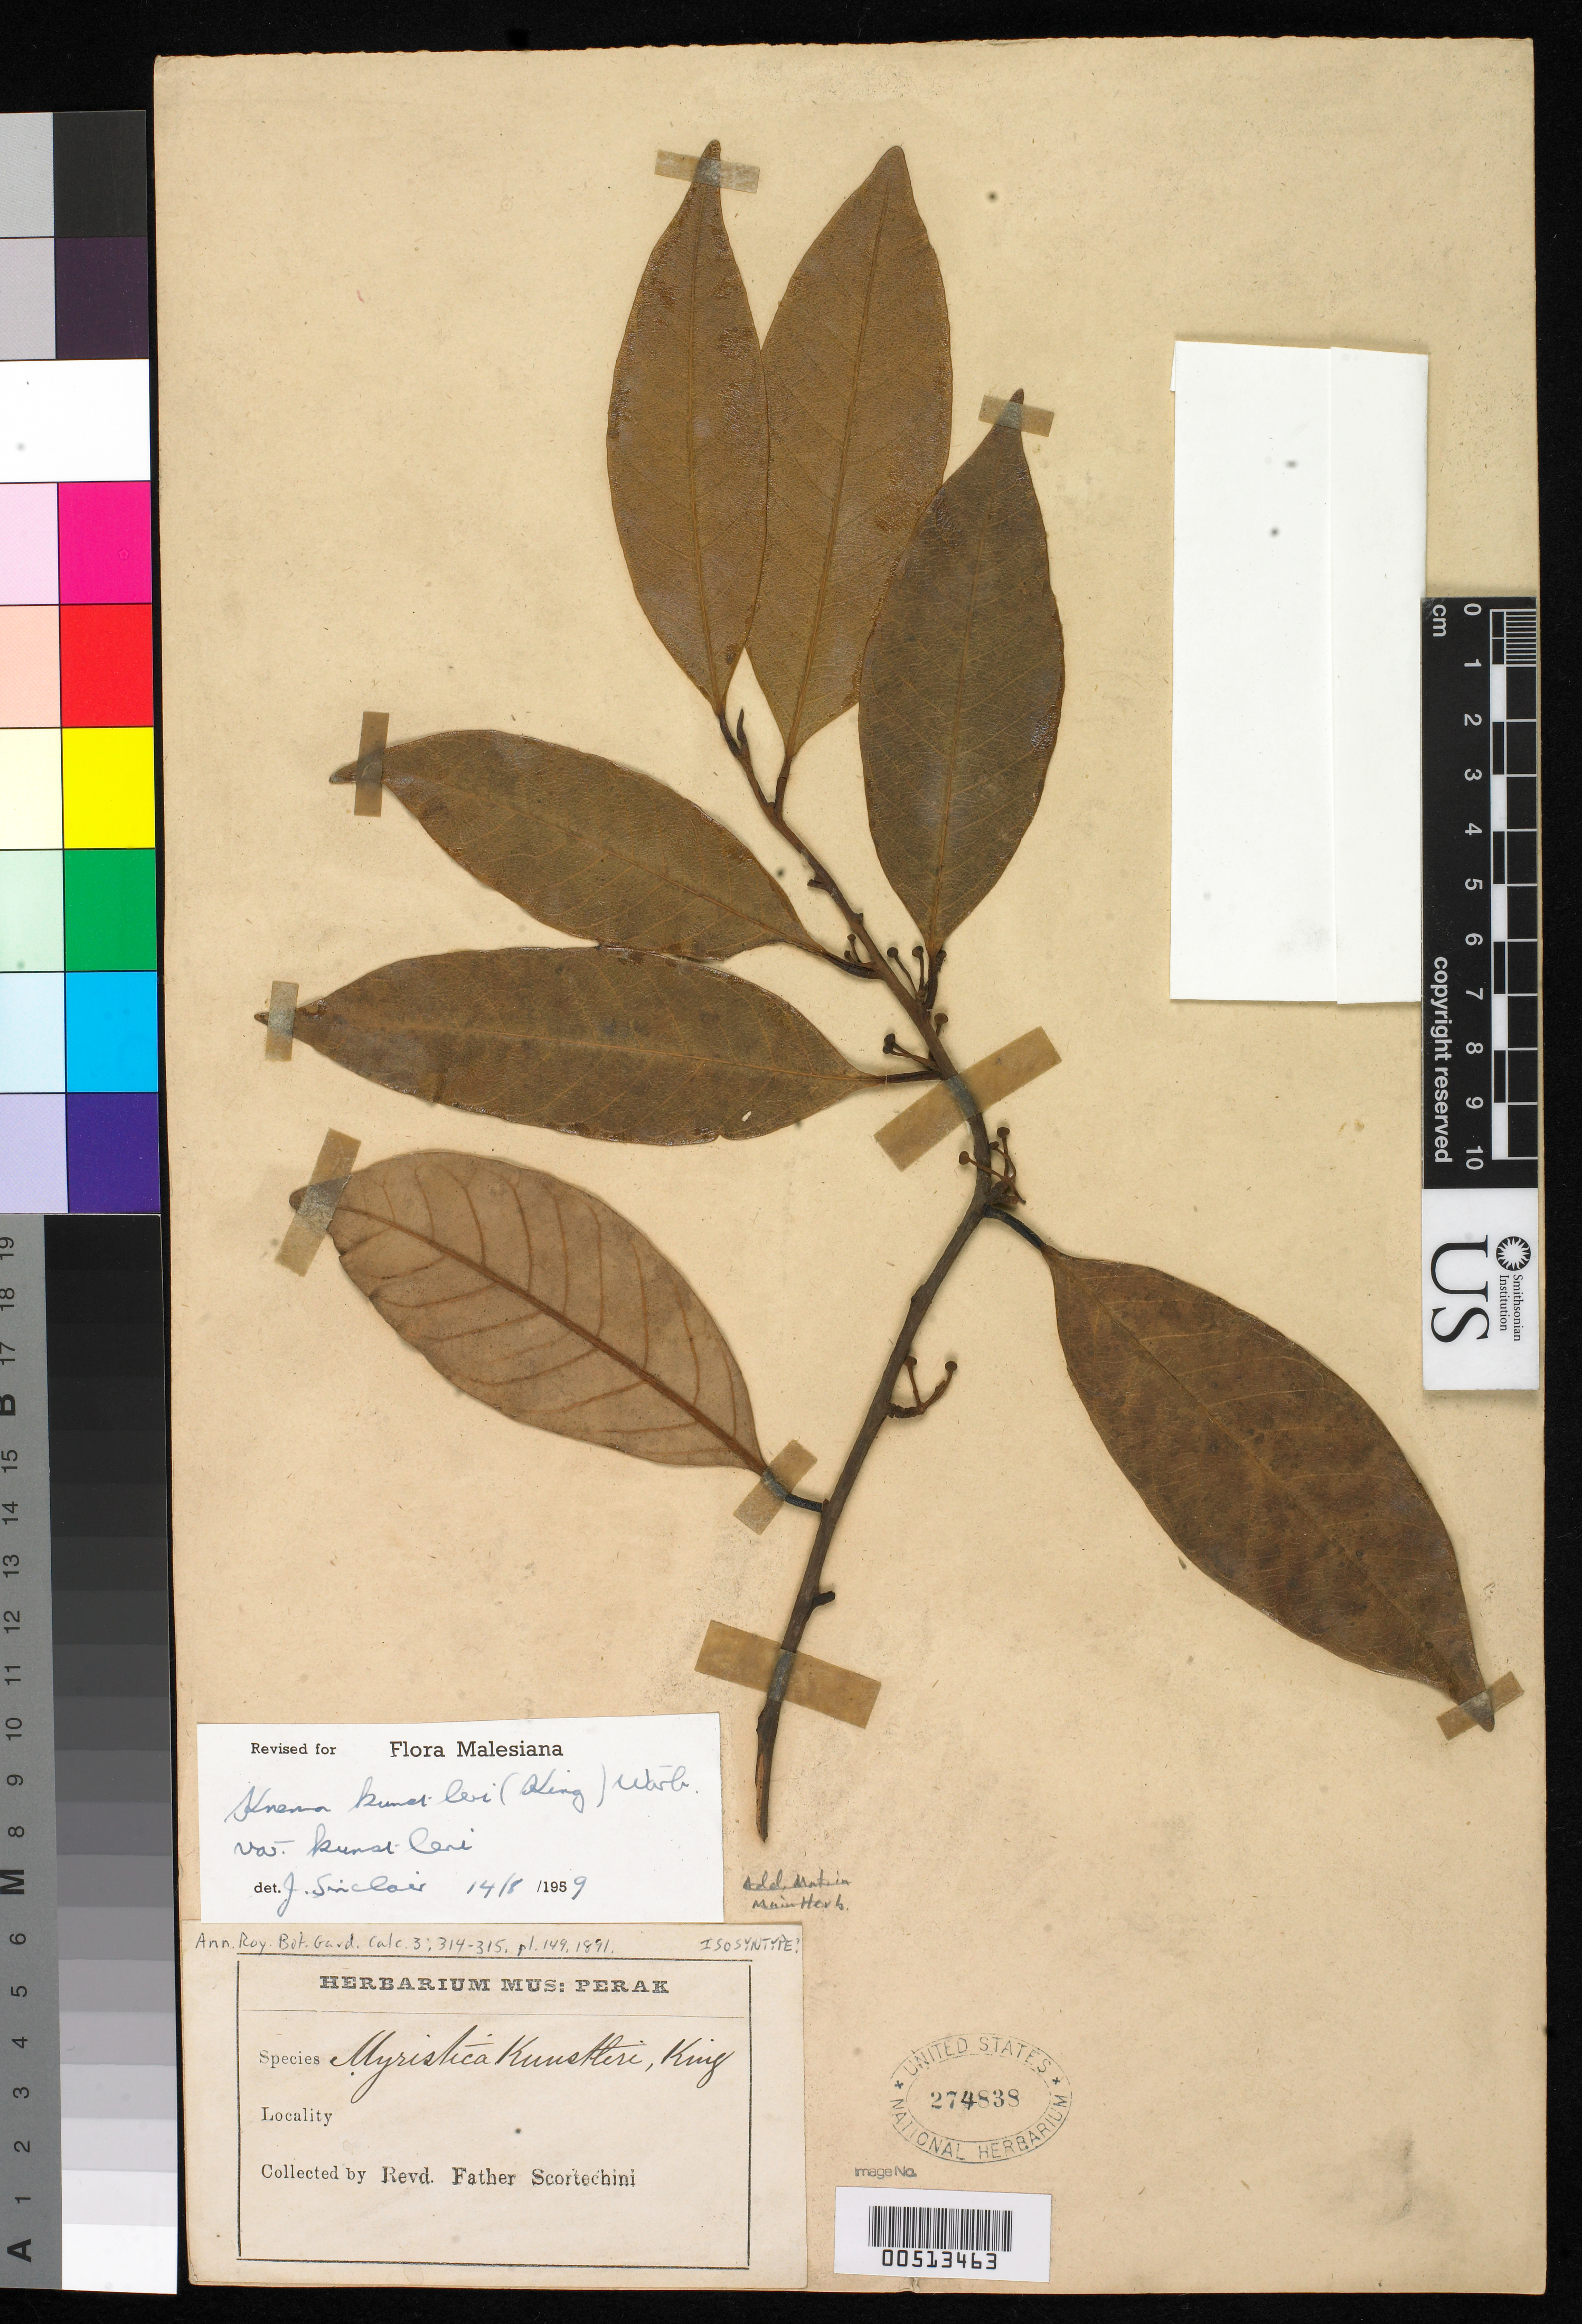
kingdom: Plantae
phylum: Tracheophyta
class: Magnoliopsida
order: Magnoliales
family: Myristicaceae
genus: Myristica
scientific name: Myristica kunstleri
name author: King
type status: Possible Isosyntype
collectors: B. Scortechinio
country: Malaysia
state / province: Perak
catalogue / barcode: US 274838